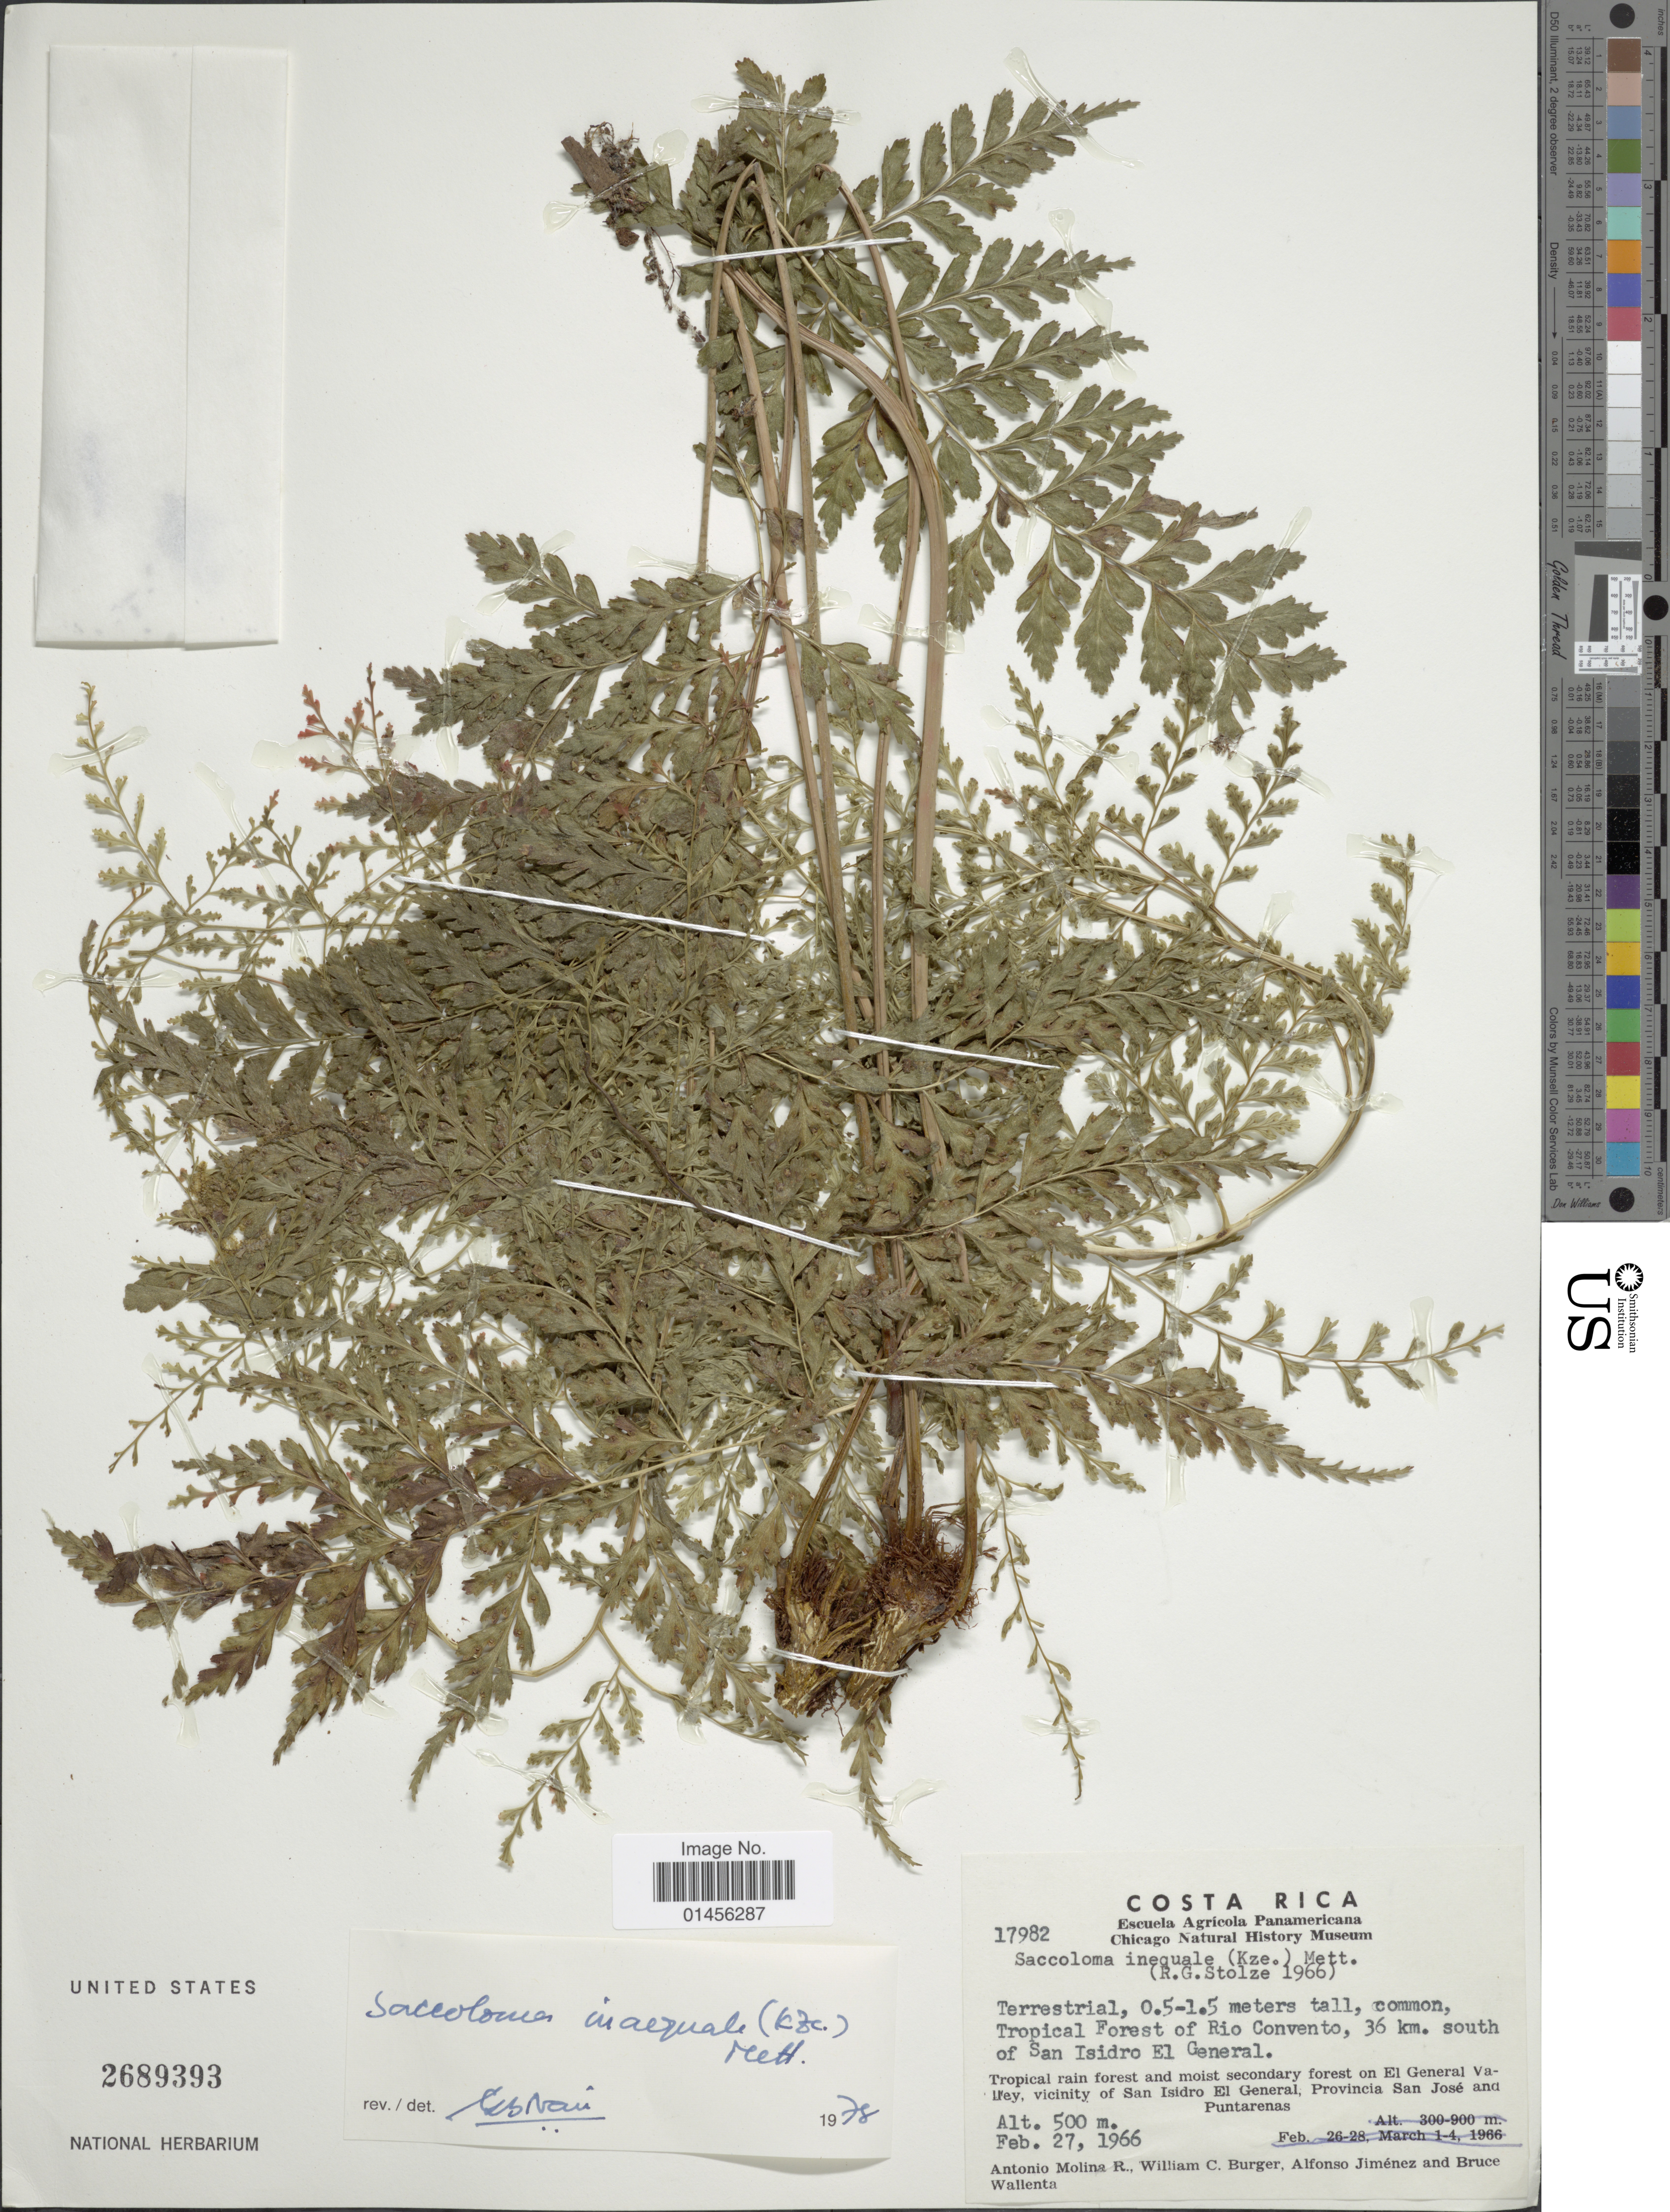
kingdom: Plantae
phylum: Tracheophyta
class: Polypodiopsida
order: Polypodiales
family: Saccolomataceae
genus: Saccoloma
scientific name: Saccoloma inaequale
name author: (Kunze) Mett.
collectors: A. Molina R., W. Burger, A. Jiménez & B. Wallenta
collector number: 17982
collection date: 1966-02-27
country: Costa Rica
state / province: Puntarenas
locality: Tropical Forest of Rio Convento, 36 km south of San Isidro El General, tropical rain forest and moist secondary forest on El General Valley, vicinity of San Isidro El General, Provincia San José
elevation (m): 500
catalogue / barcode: US 2689393